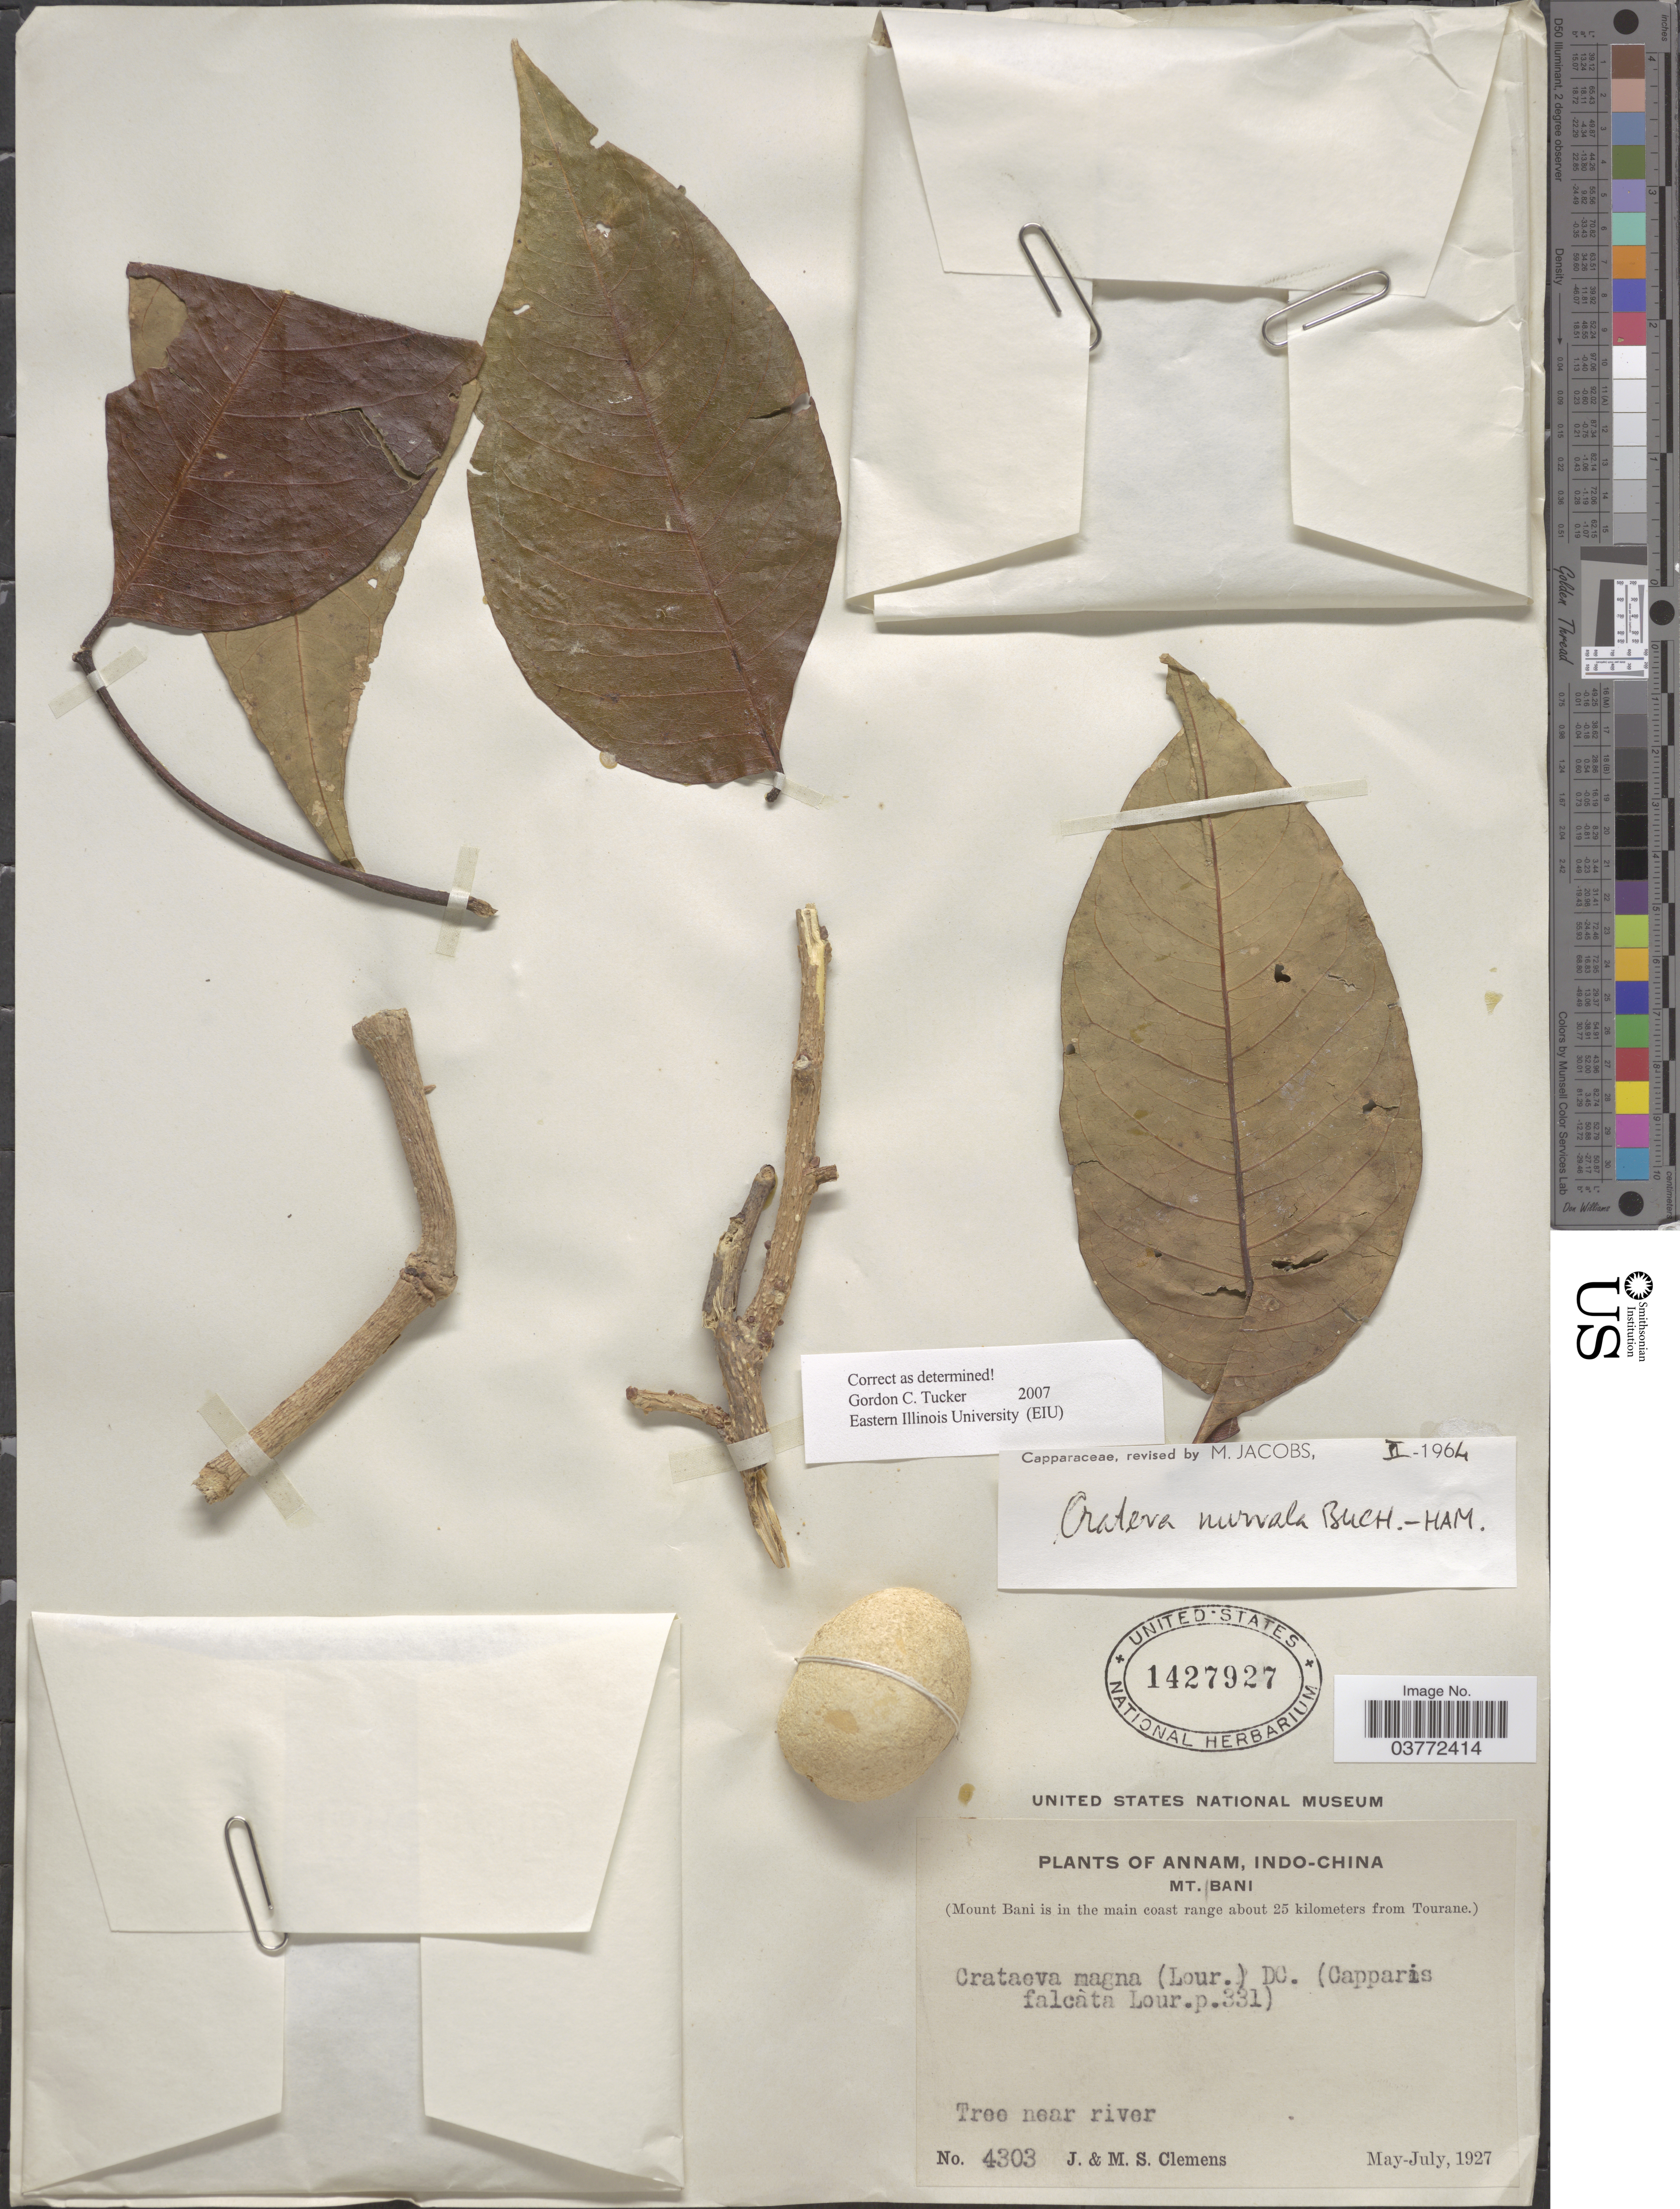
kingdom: Plantae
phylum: Tracheophyta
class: Magnoliopsida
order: Brassicales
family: Capparaceae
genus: Crateva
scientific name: Crateva nurvala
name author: Buch.-Ham.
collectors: J. Clemens & M. S. Clemens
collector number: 4303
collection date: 1927-05/1927-07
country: Vietnam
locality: Annam, Indo-China, Mt. Bani. (Mount Bani is in the main coast range about 25 kilometers from Tourane). Tree near river.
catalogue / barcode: US 1427927